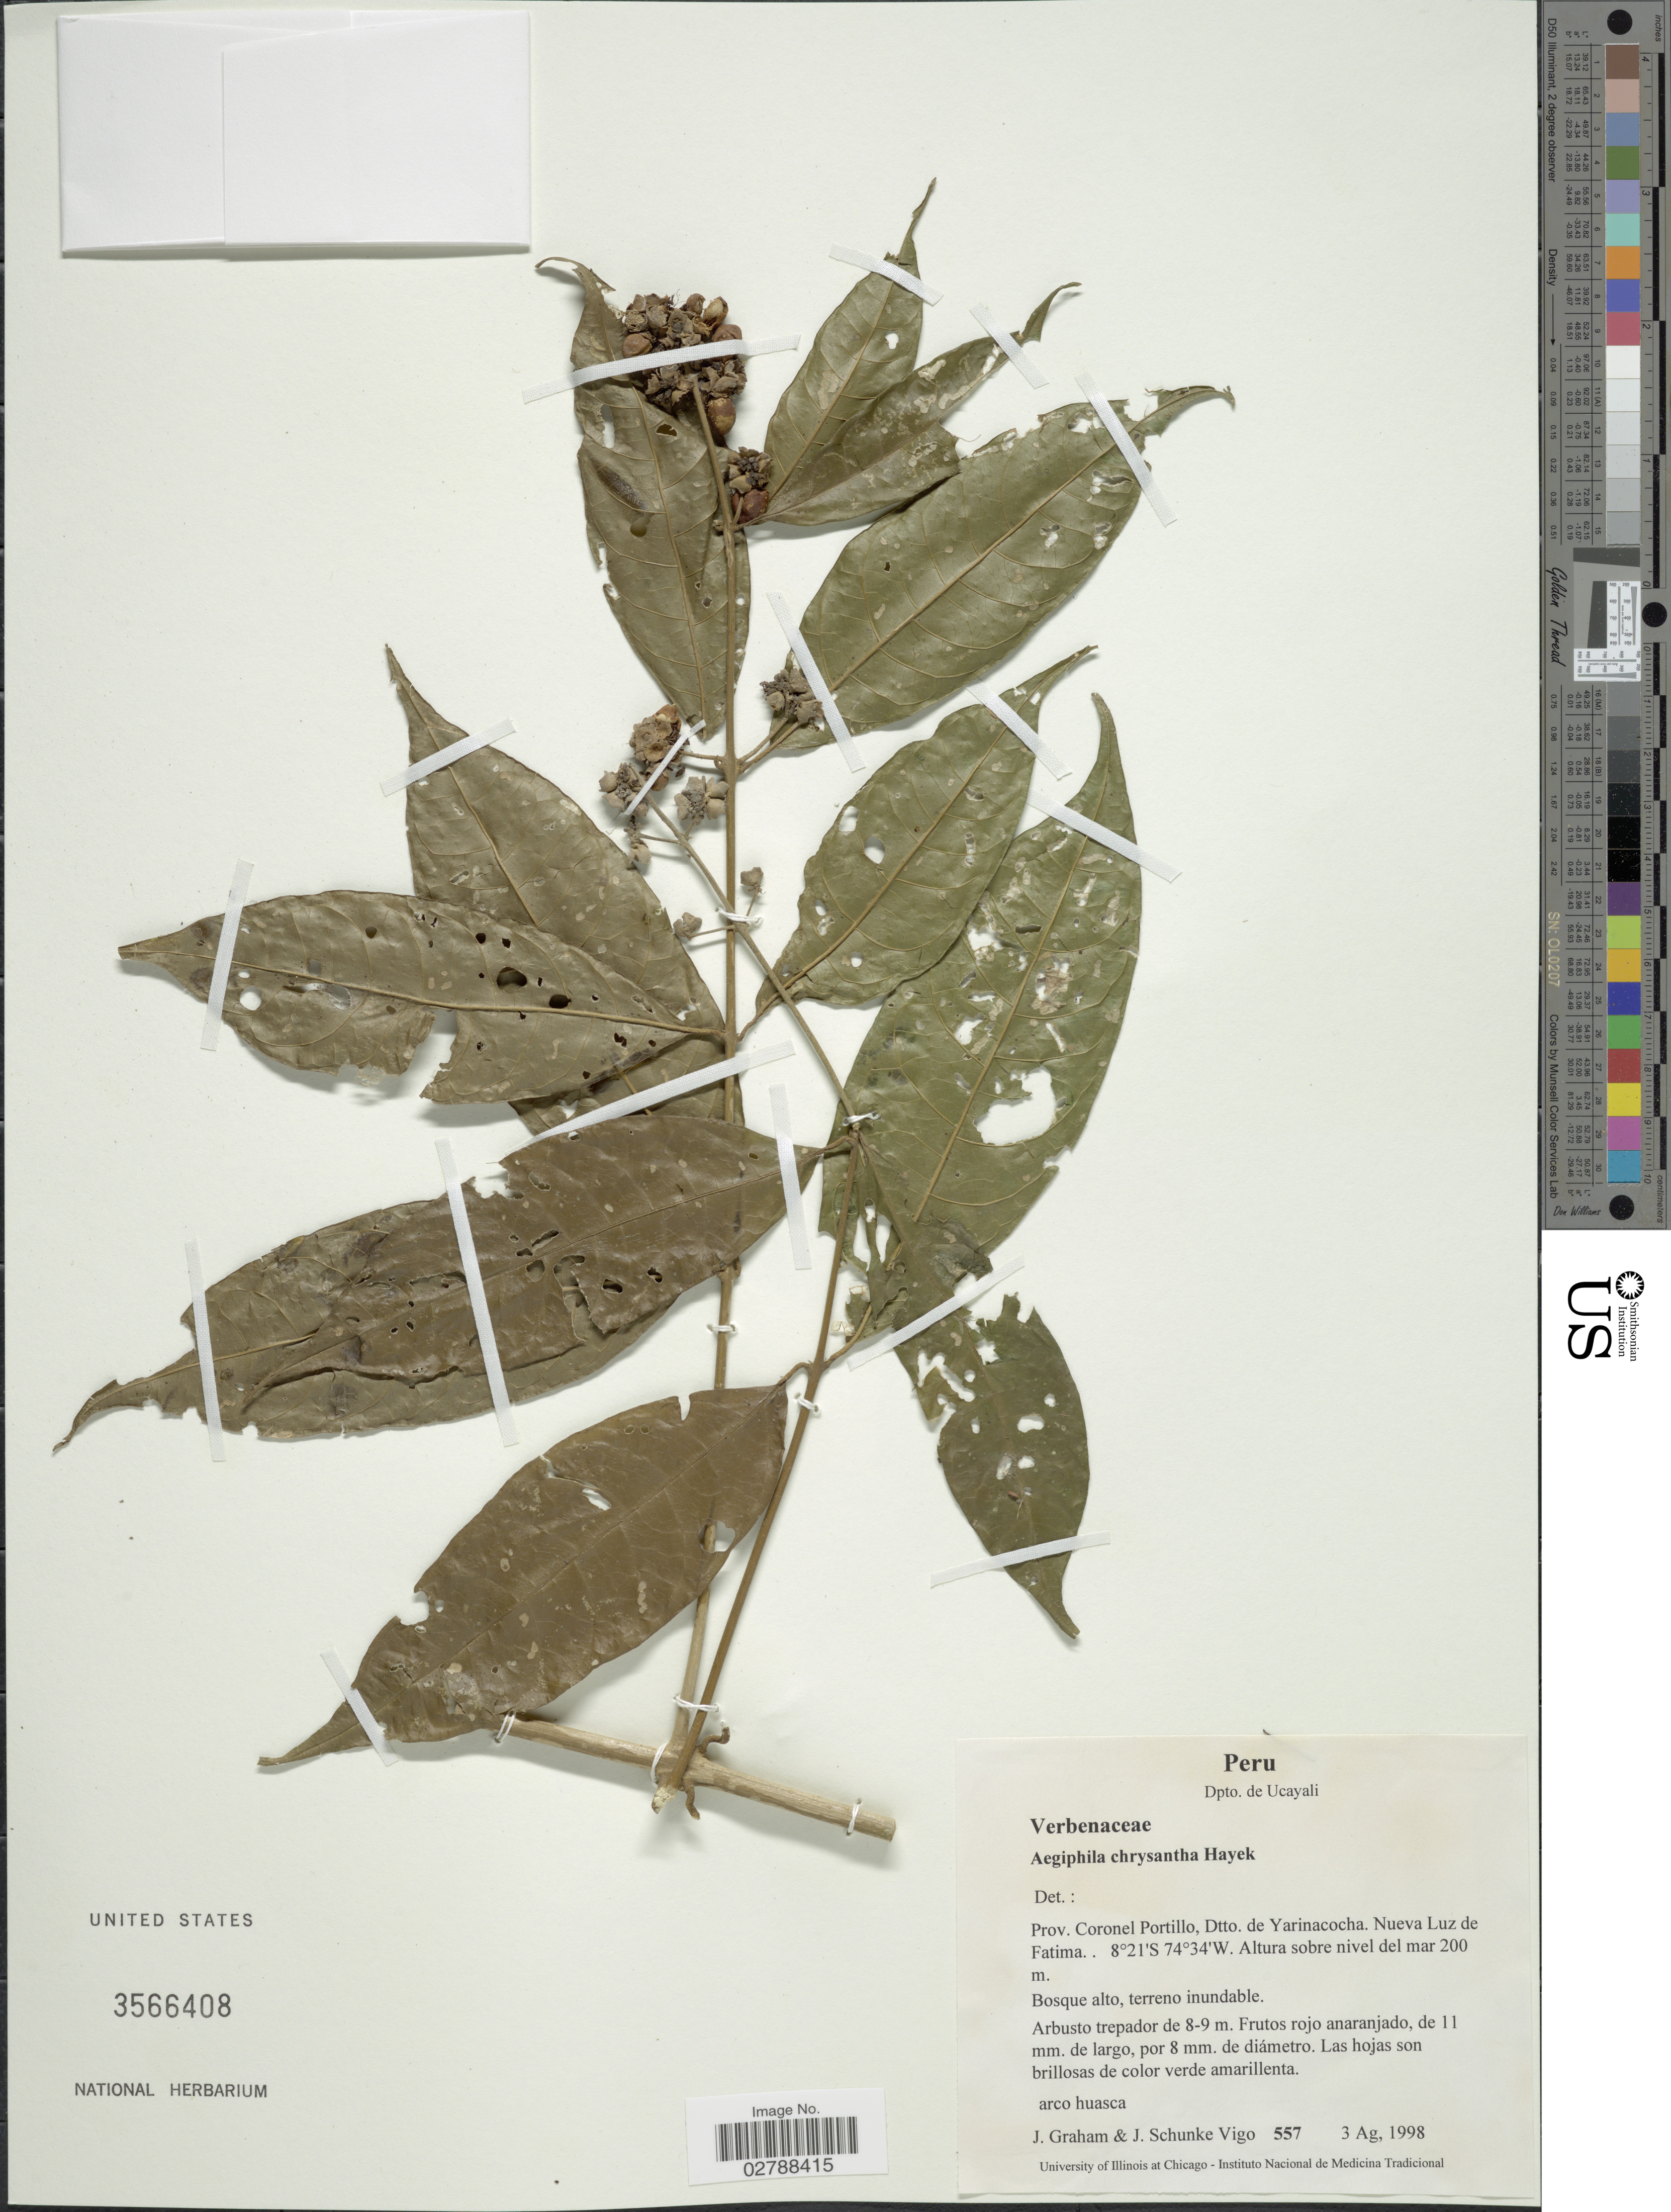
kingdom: Plantae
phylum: Tracheophyta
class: Magnoliopsida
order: Lamiales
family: Lamiaceae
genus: Aegiphila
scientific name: Aegiphila chrysantha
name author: Hayek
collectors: J. Graham & J. Schunke Vigo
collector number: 557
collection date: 1998-08-03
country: Peru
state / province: Ucayali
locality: Dpto. de Ucayali, Prov. Coronel Portillo, Dtto. de Yarinacocha. Nueva Luz de Fatima.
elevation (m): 200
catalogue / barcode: US 3566408